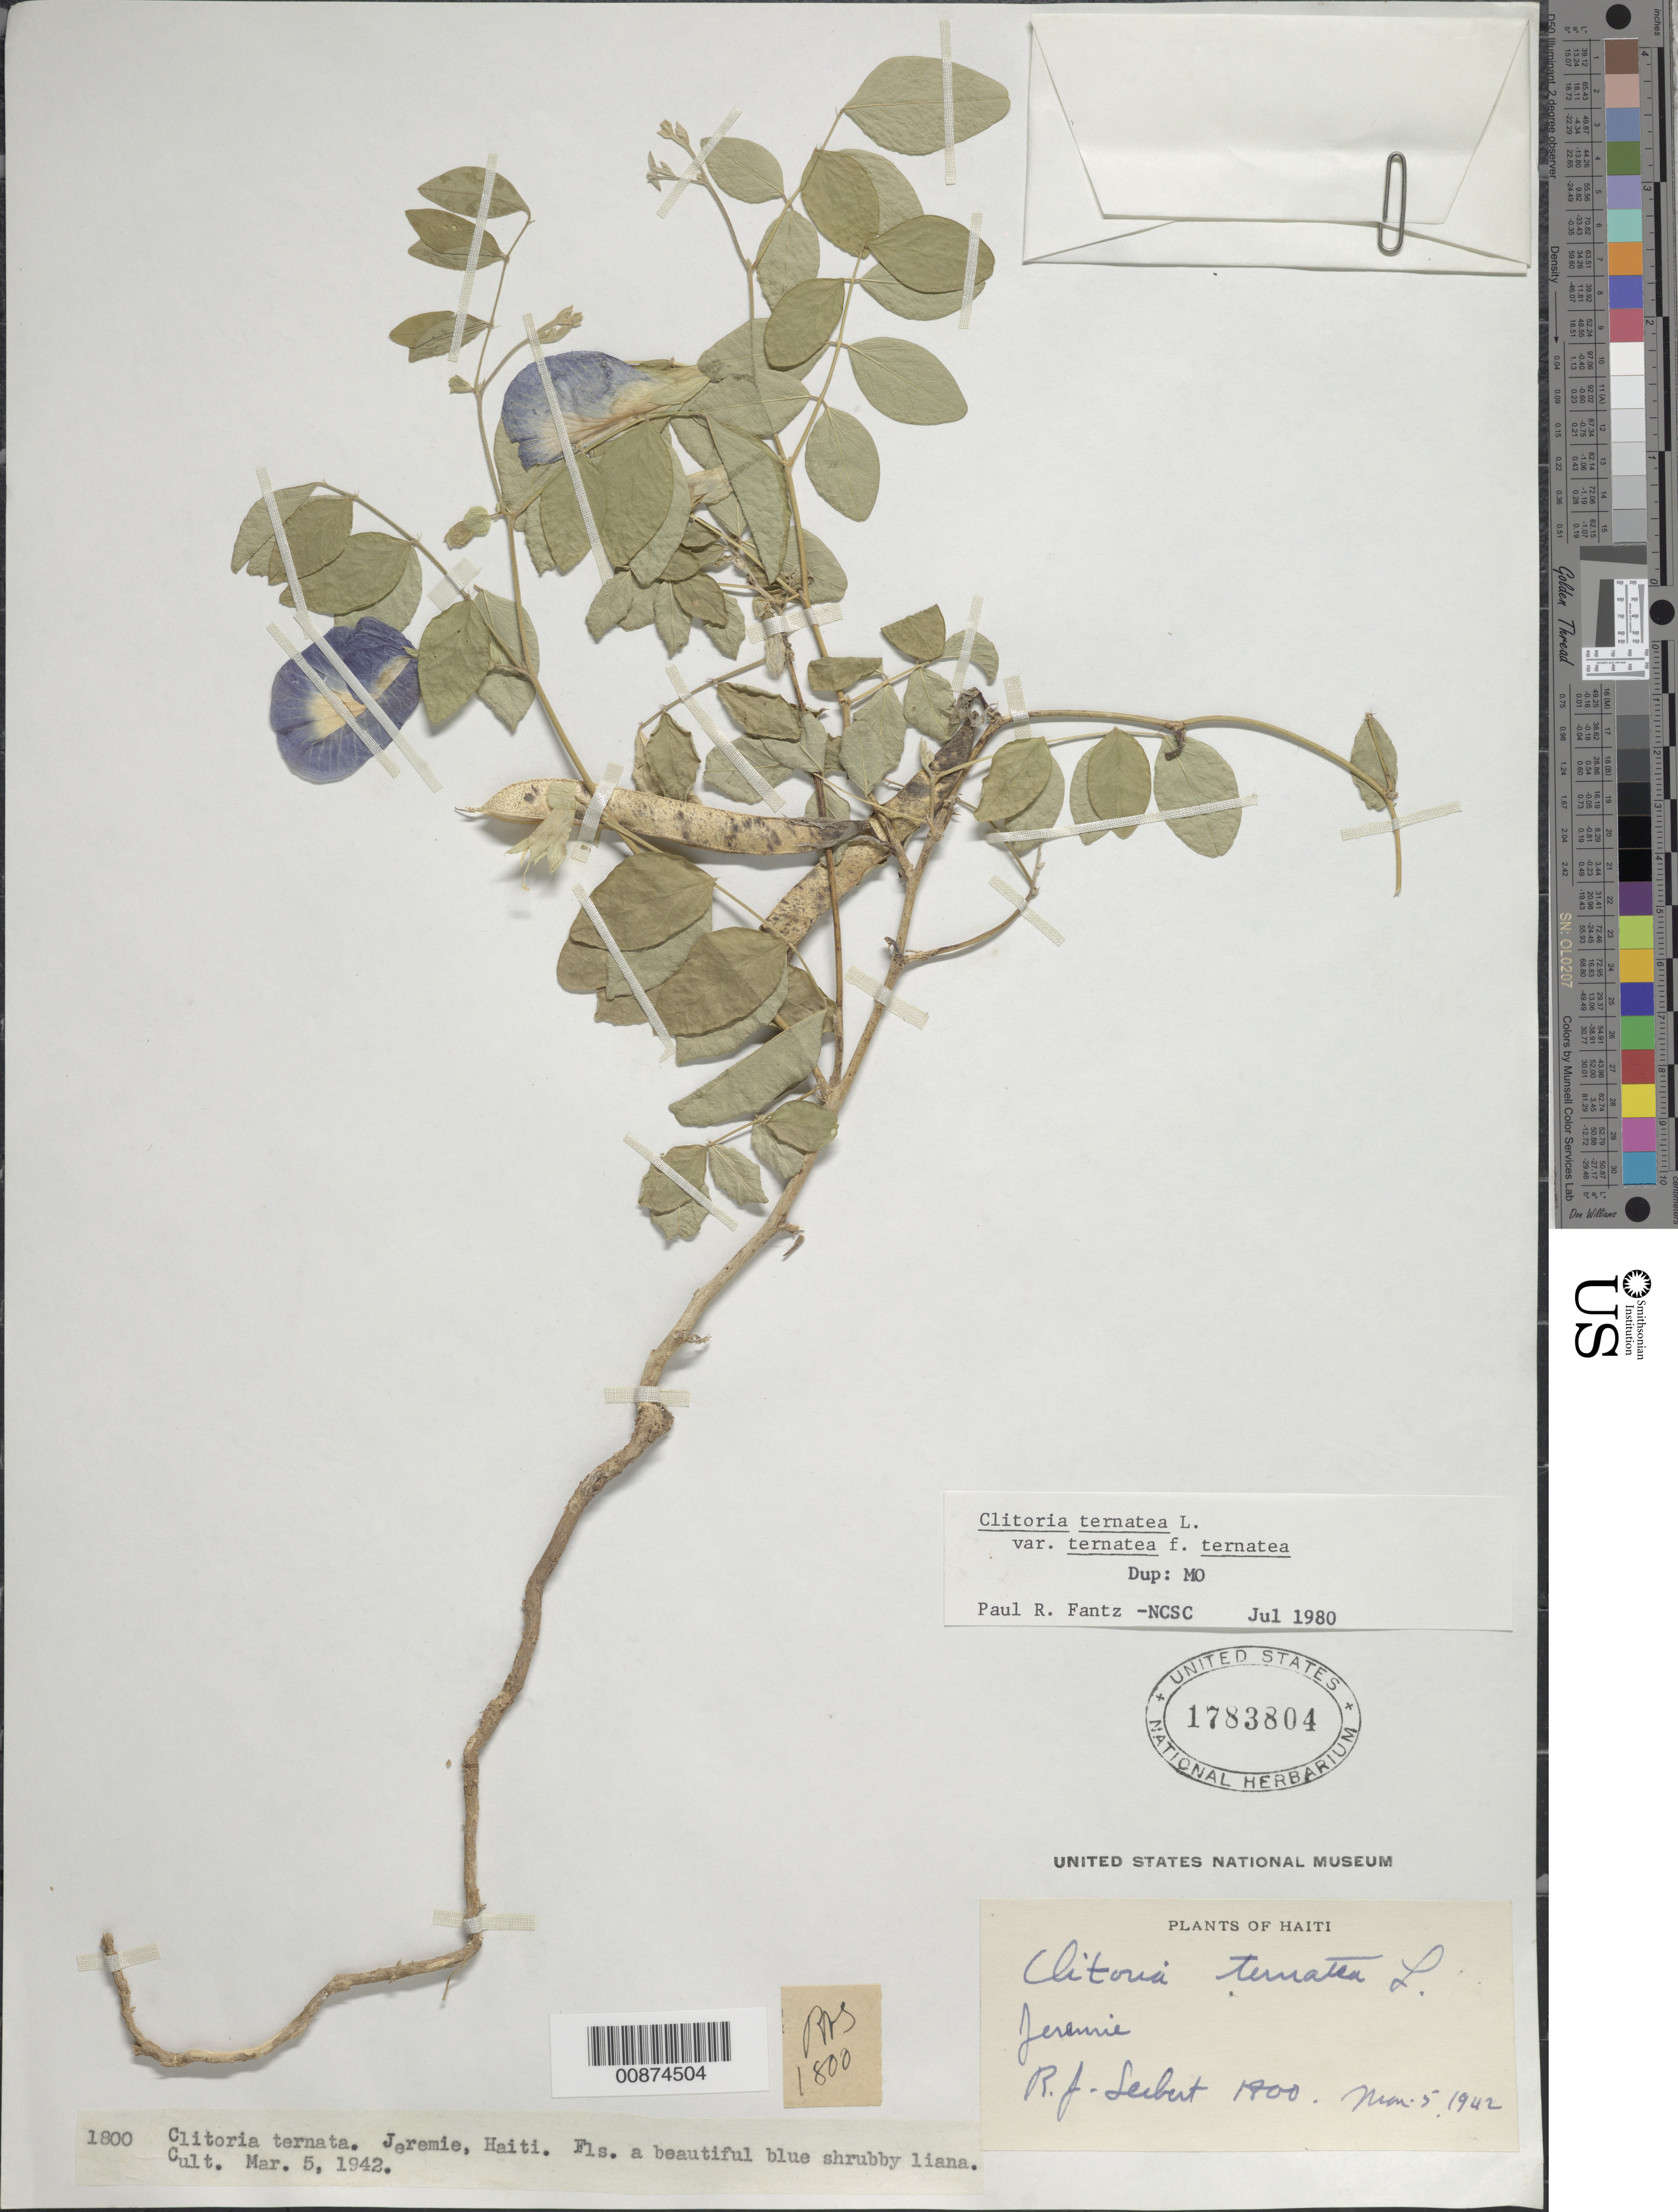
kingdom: Plantae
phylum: Tracheophyta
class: Magnoliopsida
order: Fabales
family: Fabaceae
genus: Clitoria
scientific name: Clitoria ternatea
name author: L.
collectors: R. J. Seibert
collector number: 1800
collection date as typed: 05 Mar 1942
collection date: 1942-03-05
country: Haiti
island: Hispaniola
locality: Jeremie.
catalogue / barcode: US 1783804